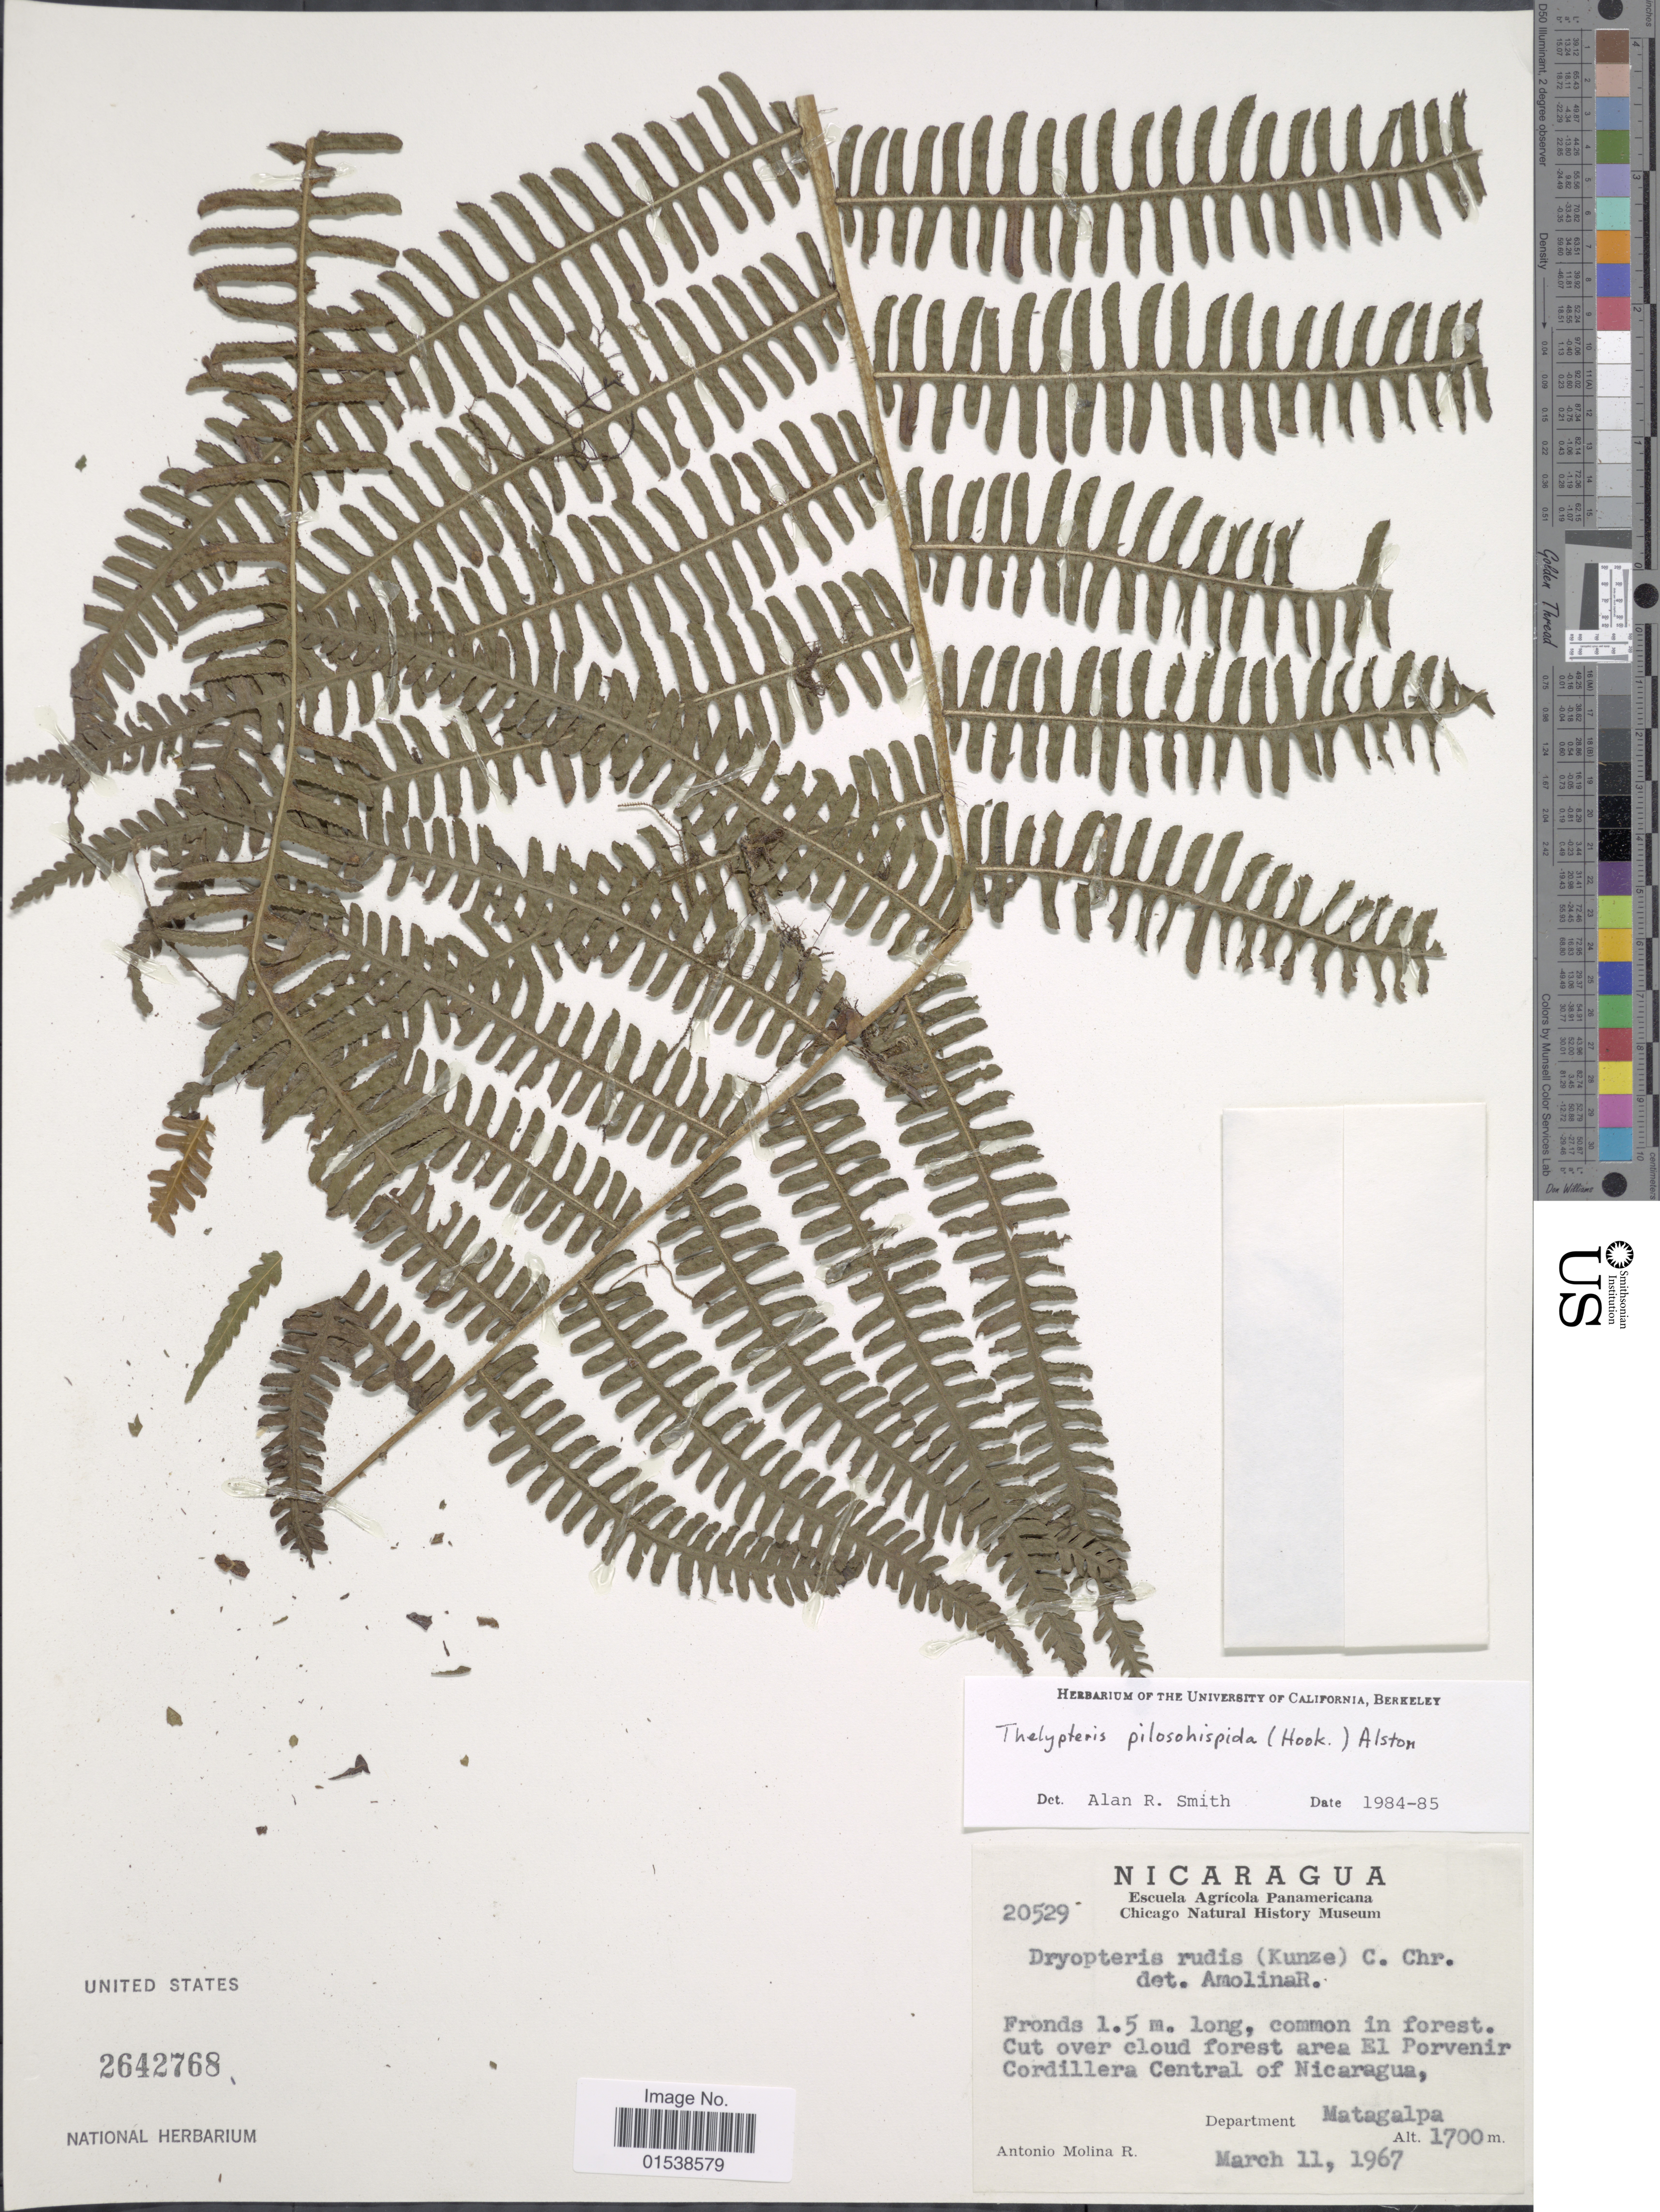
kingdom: Plantae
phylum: Tracheophyta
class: Polypodiopsida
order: Polypodiales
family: Thelypteridaceae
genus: Amauropelta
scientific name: Amauropelta pilosohispida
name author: (Hook.) A.R. Sm.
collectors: A. Molina R.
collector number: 20529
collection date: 1967-03-11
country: Nicaragua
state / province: Matagalpa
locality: Cut over cloud forest area El Porvenir Codillera Central of Nicaragua, department Matagalpa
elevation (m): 1700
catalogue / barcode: US 2642768